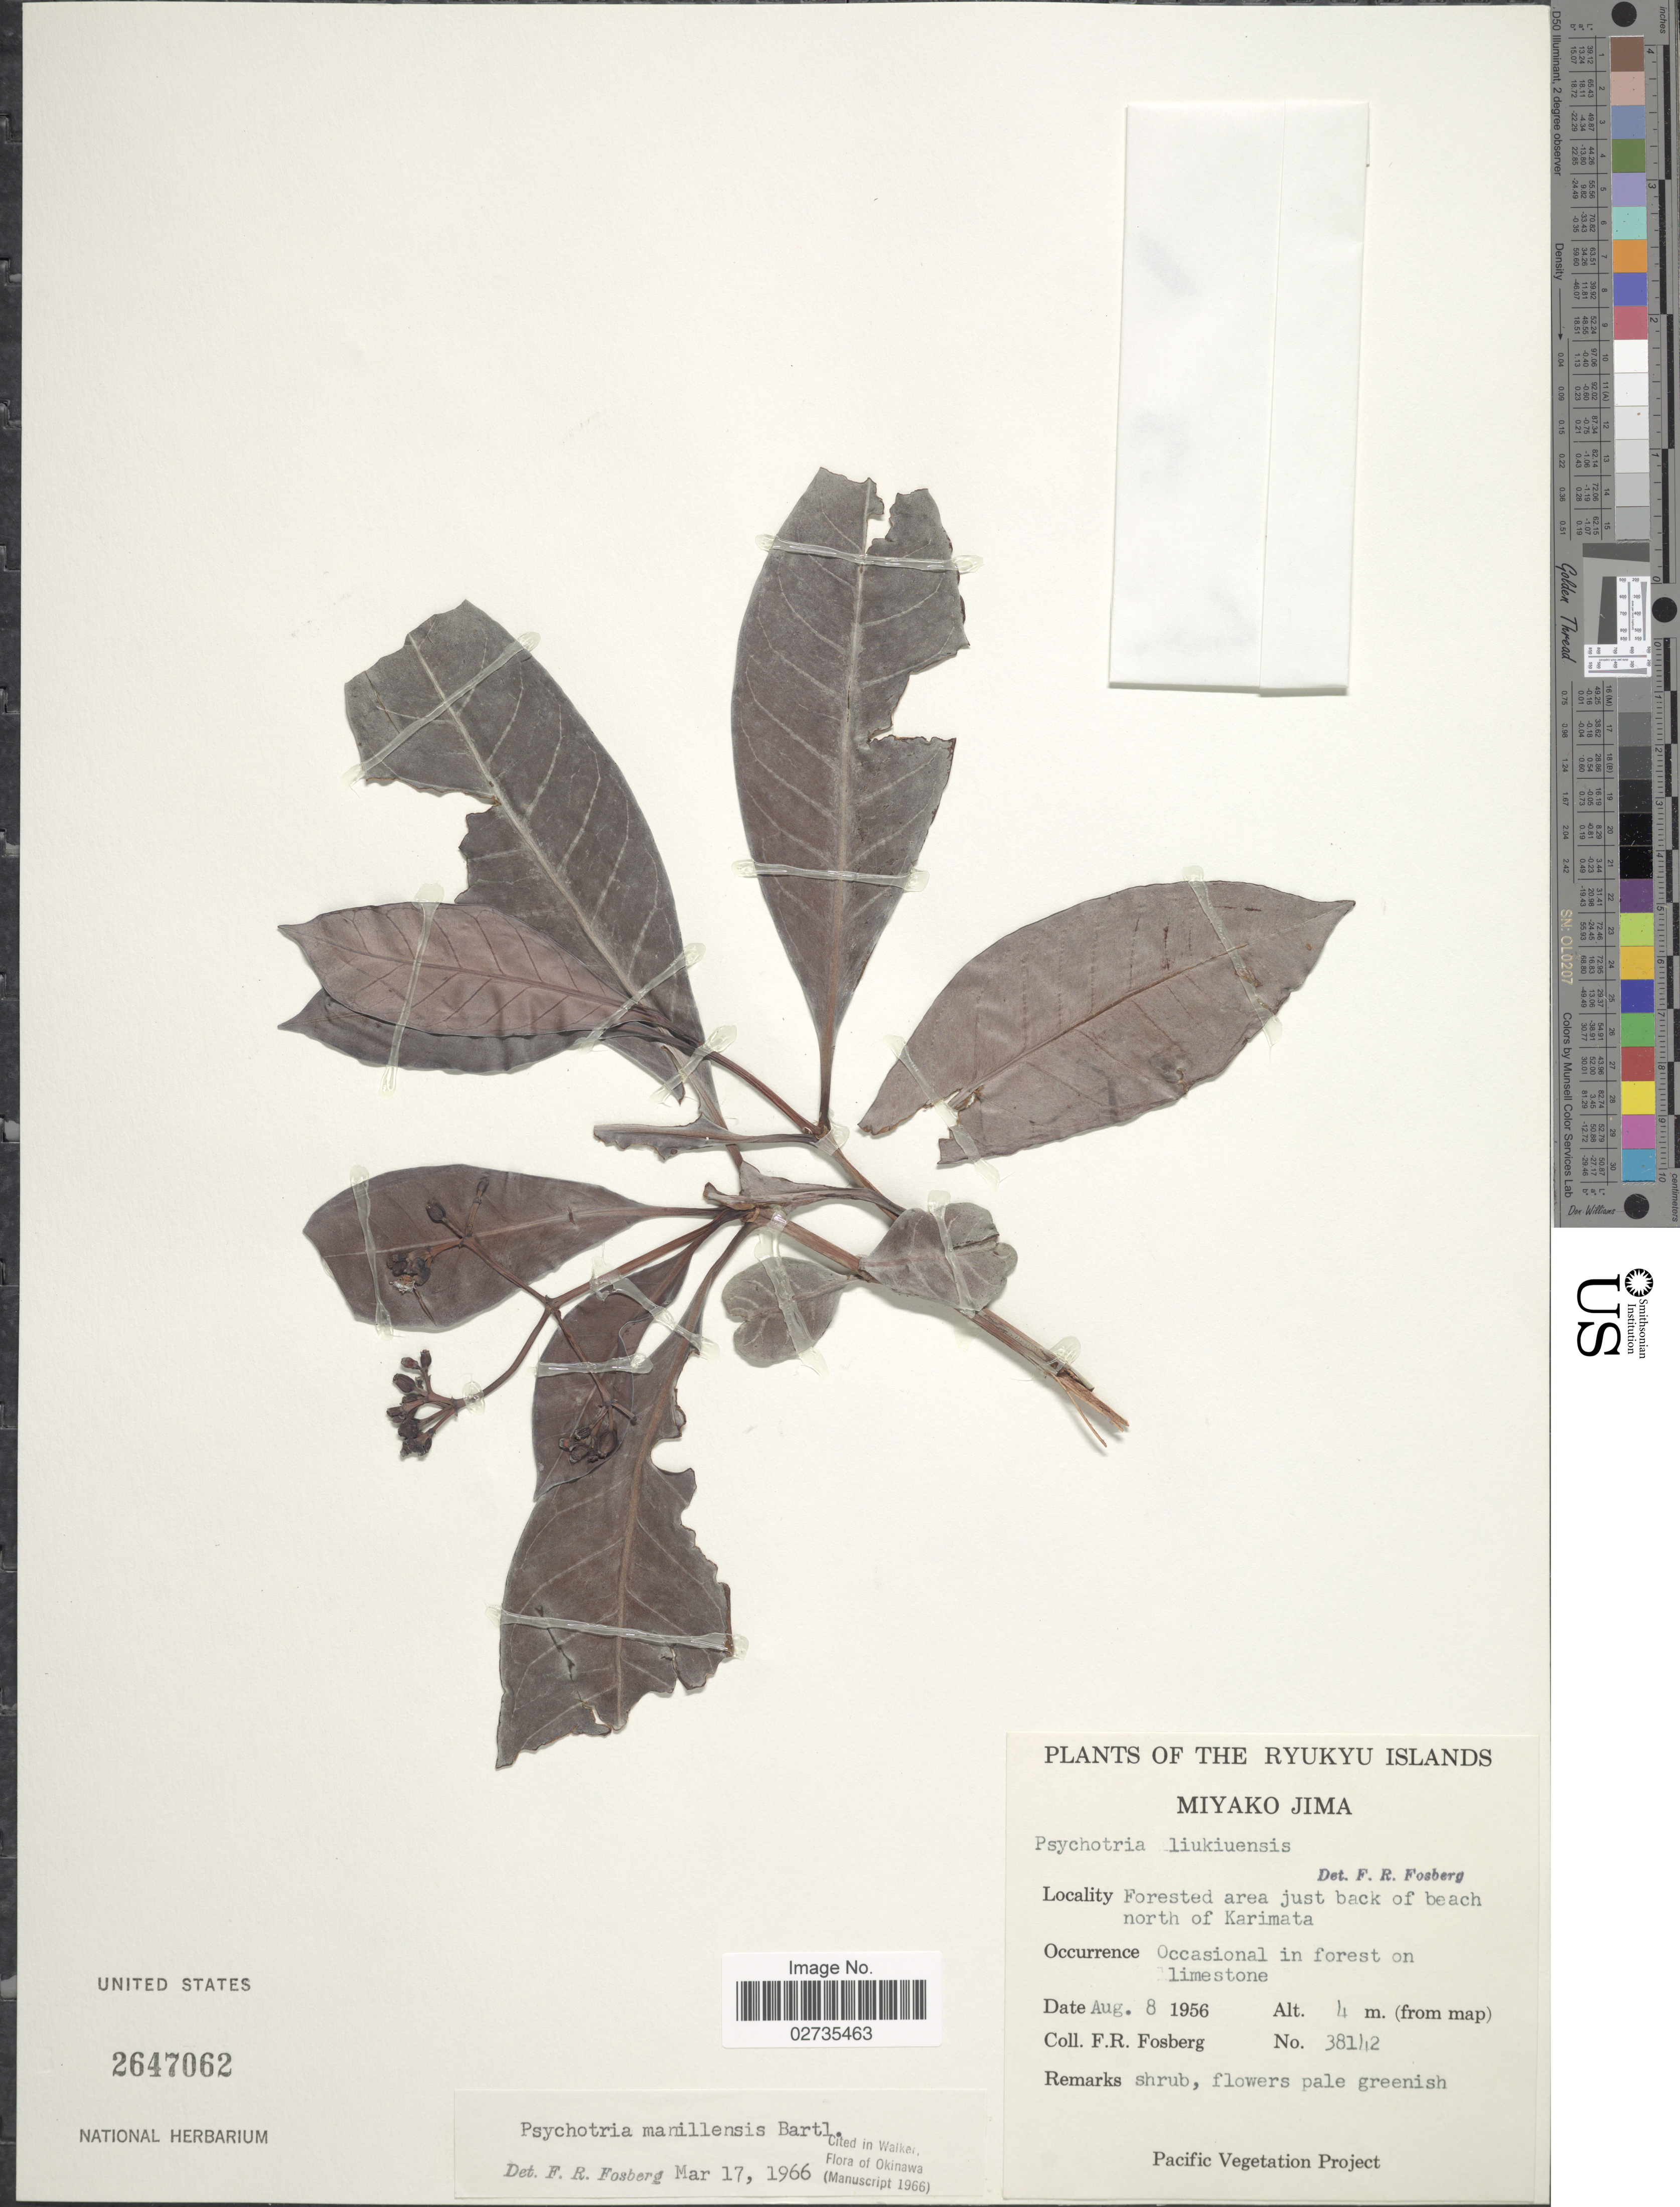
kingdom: Plantae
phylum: Tracheophyta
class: Magnoliopsida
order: Gentianales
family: Rubiaceae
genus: Psychotria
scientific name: Psychotria manillensis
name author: Bartl. ex DC.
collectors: F. R. Fosberg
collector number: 38142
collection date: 1956-08-08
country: Japan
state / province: Okinawa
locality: Ryukyu Islands. Miyako Jima. North of Karimata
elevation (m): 4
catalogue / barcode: US 2647062